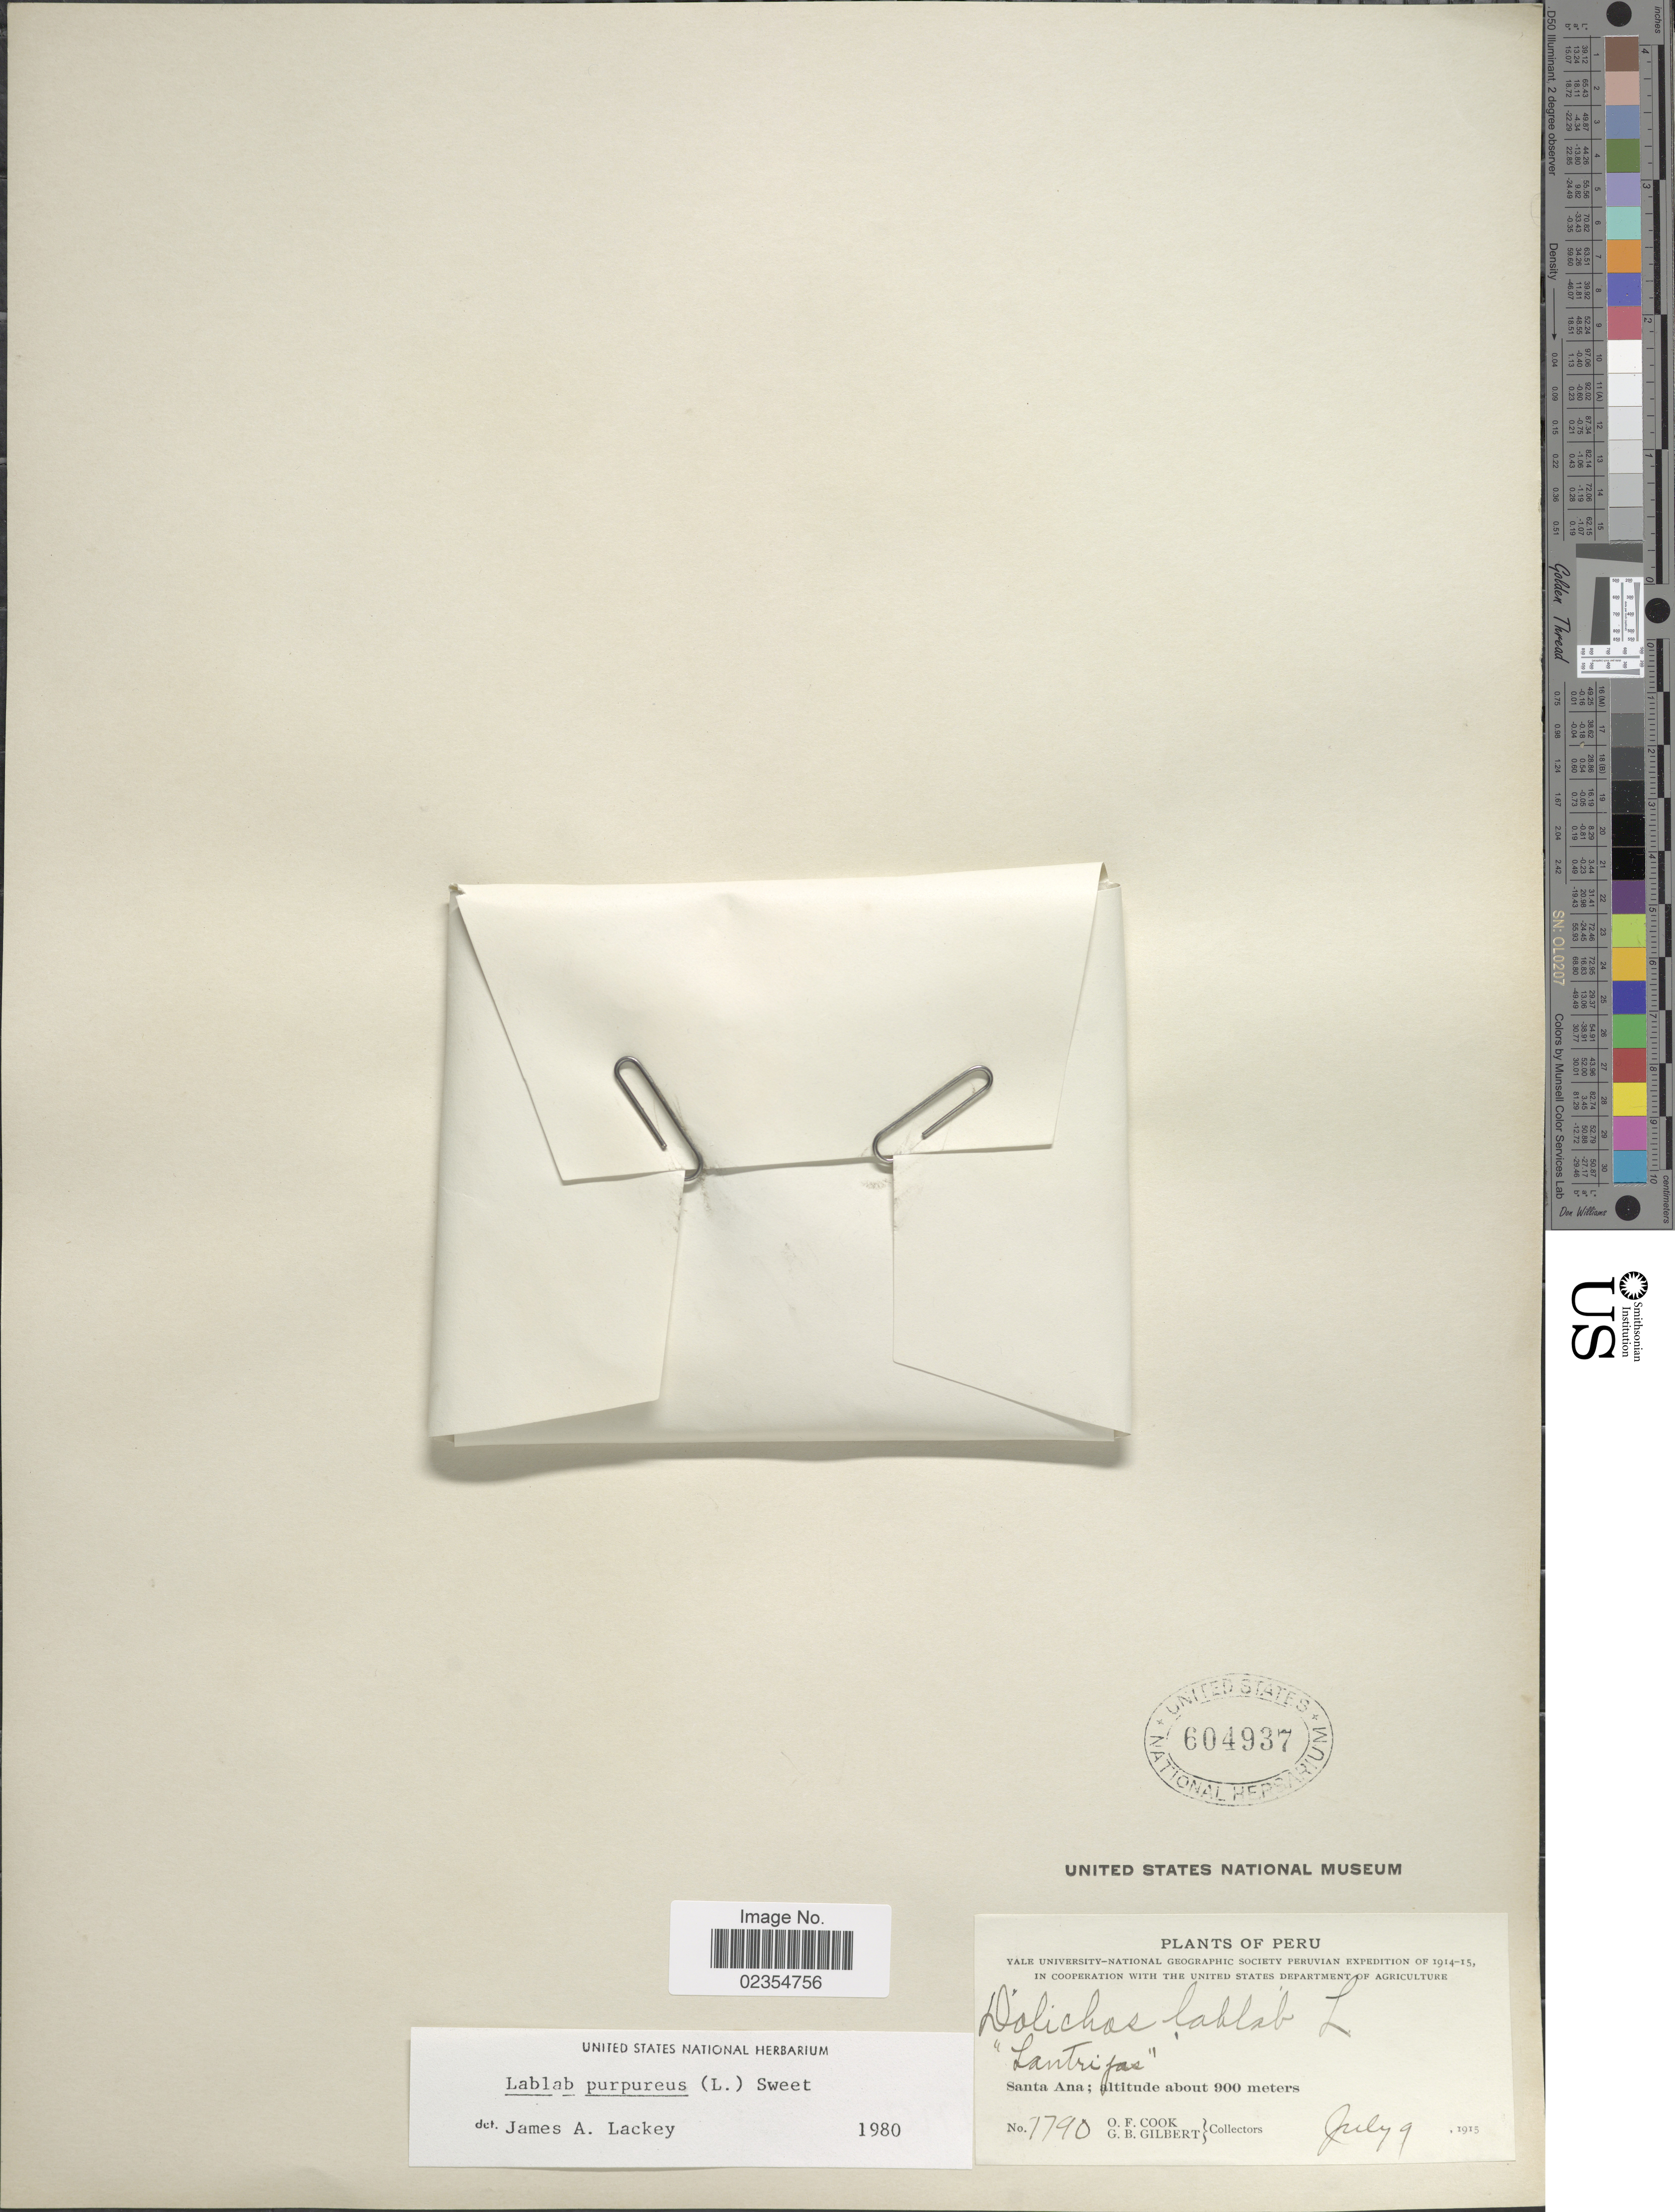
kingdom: Plantae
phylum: Tracheophyta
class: Magnoliopsida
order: Fabales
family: Fabaceae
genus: Lablab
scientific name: Lablab purpureus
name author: (L.) Sweet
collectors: O. F. Cook & G. B. Gilbert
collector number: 1790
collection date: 1915-07-09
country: Peru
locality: Santa Ana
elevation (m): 900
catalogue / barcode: US 604937